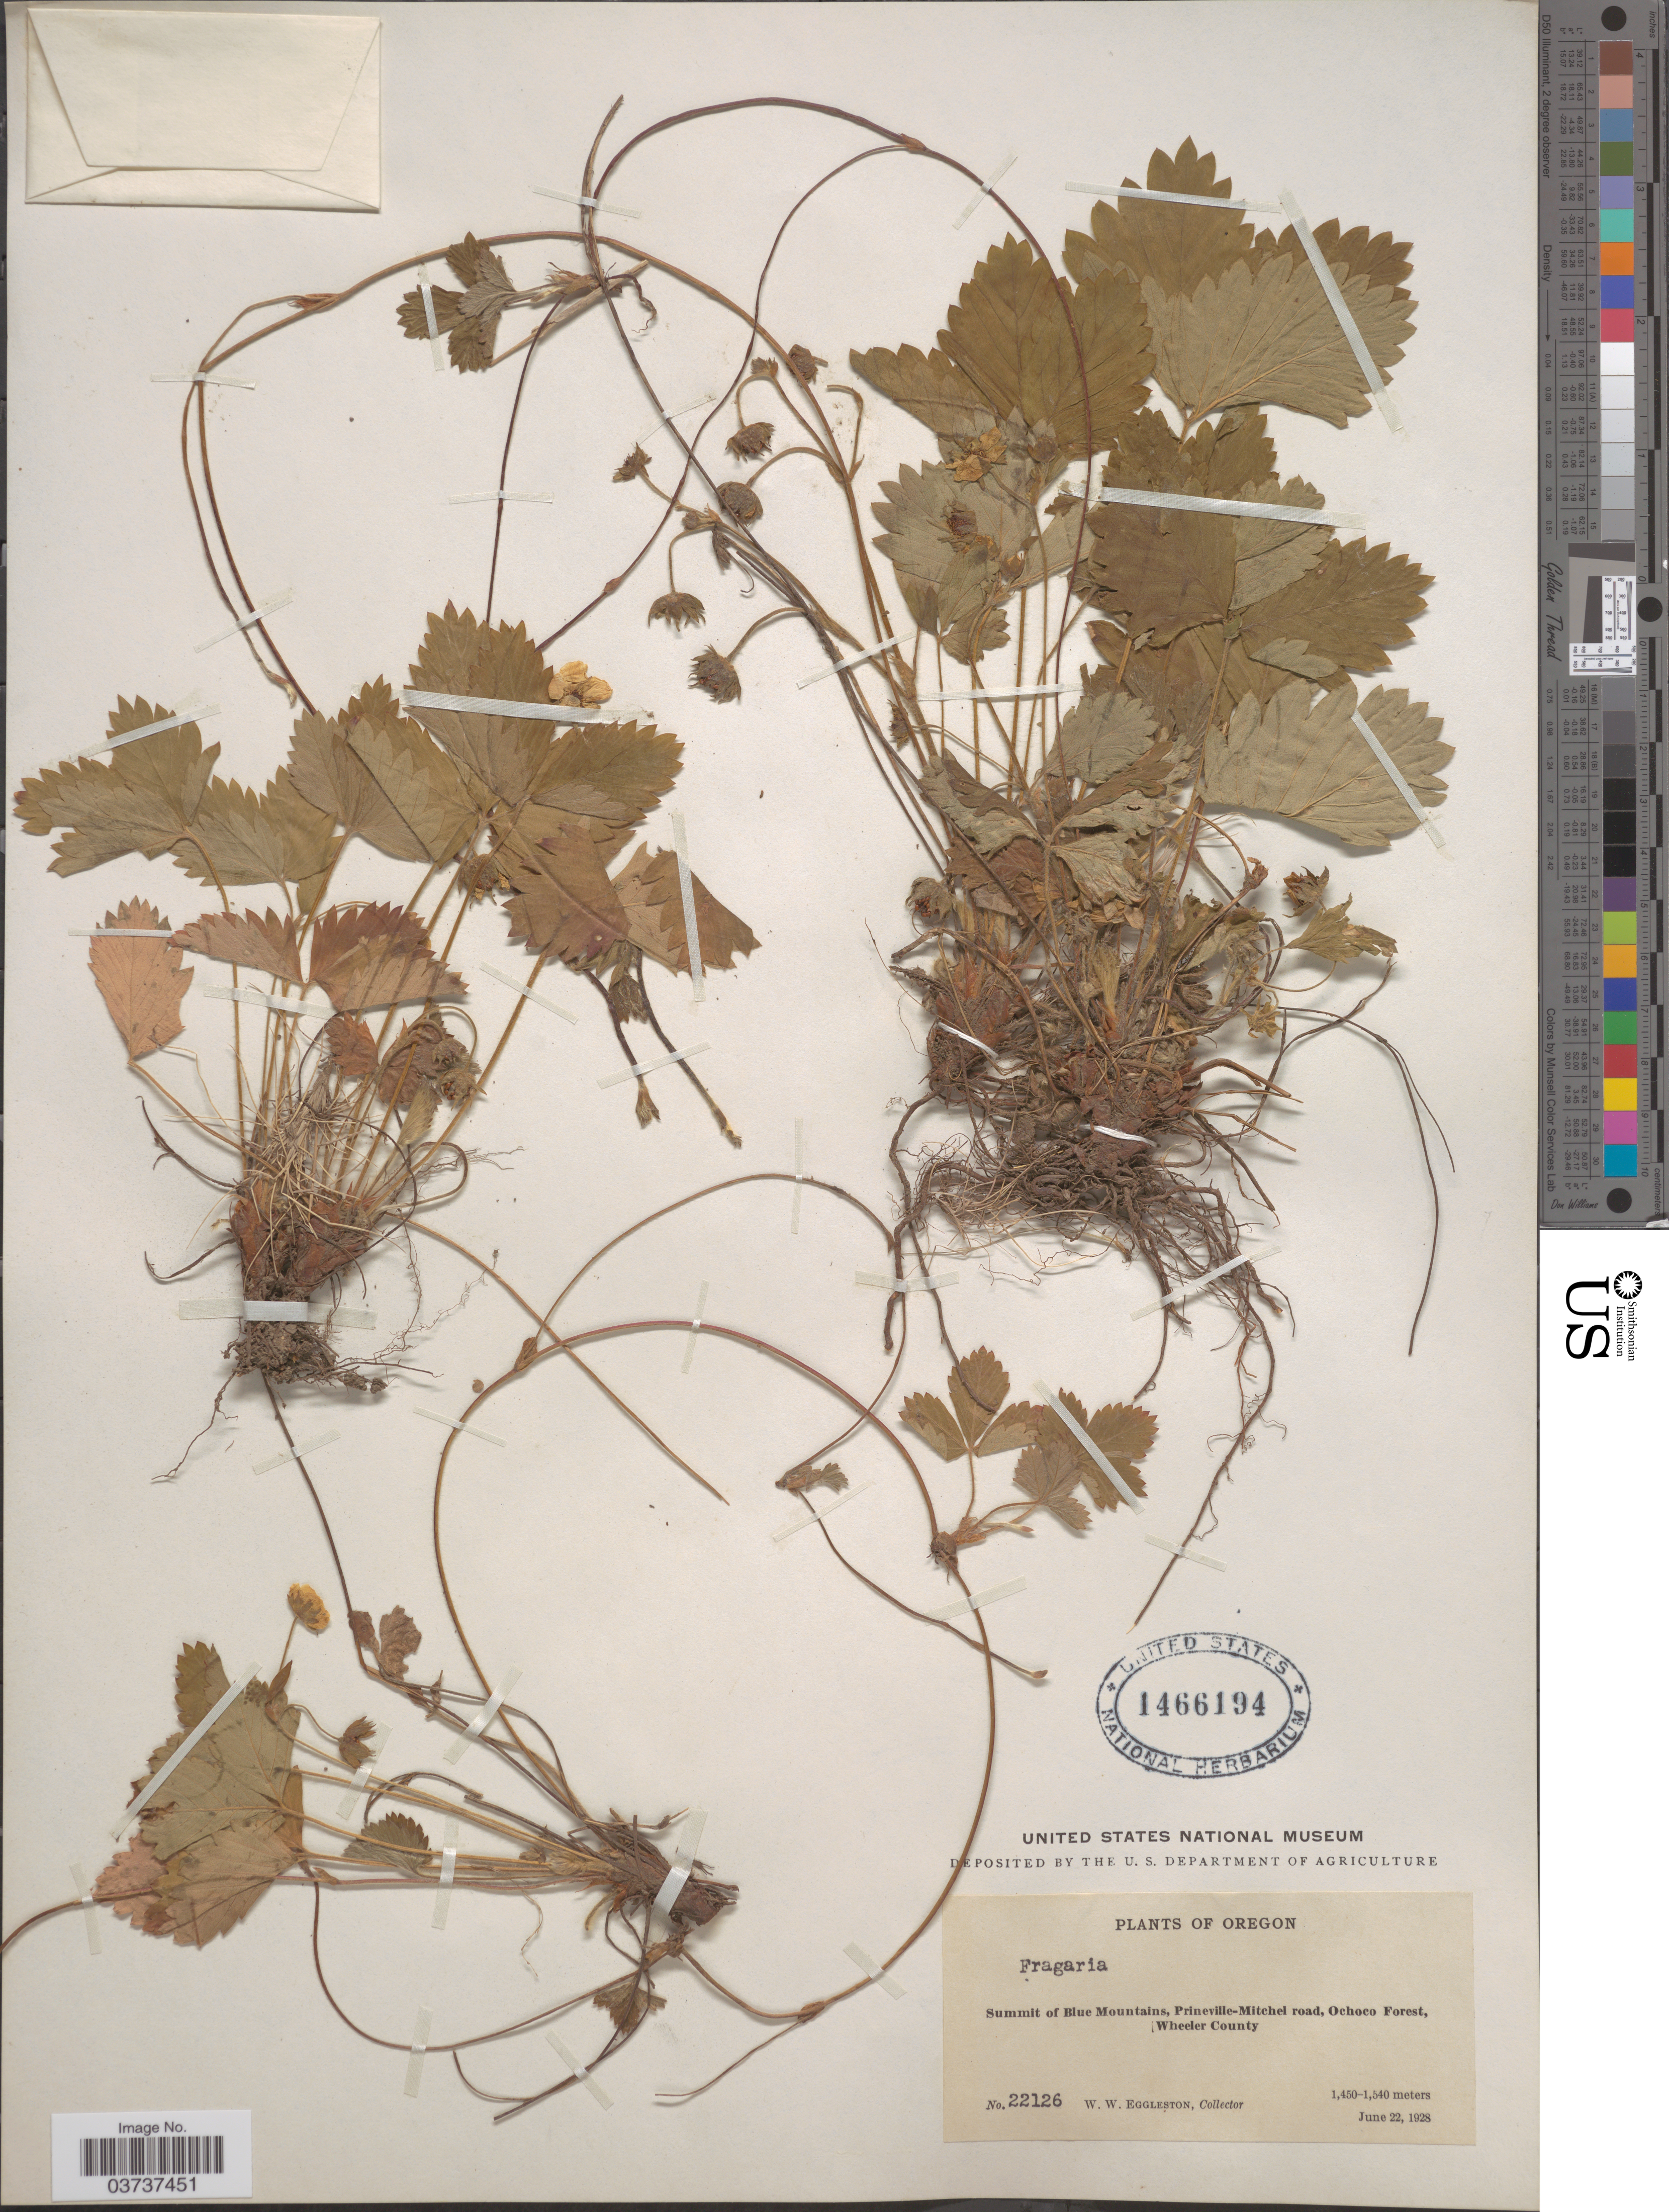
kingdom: Plantae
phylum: Tracheophyta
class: Magnoliopsida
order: Rosales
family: Rosaceae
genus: Fragaria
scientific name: Fragaria vesca subsp. bracteata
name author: L.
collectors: W. W. Eggleston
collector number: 22126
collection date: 1928-06-22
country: United States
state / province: Oregon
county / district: Wheeler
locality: Summit of Blue Mountains, Prineville-Mitchel road, Ochoco Forest, Wheeler County.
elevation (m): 1450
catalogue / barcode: US 1466194